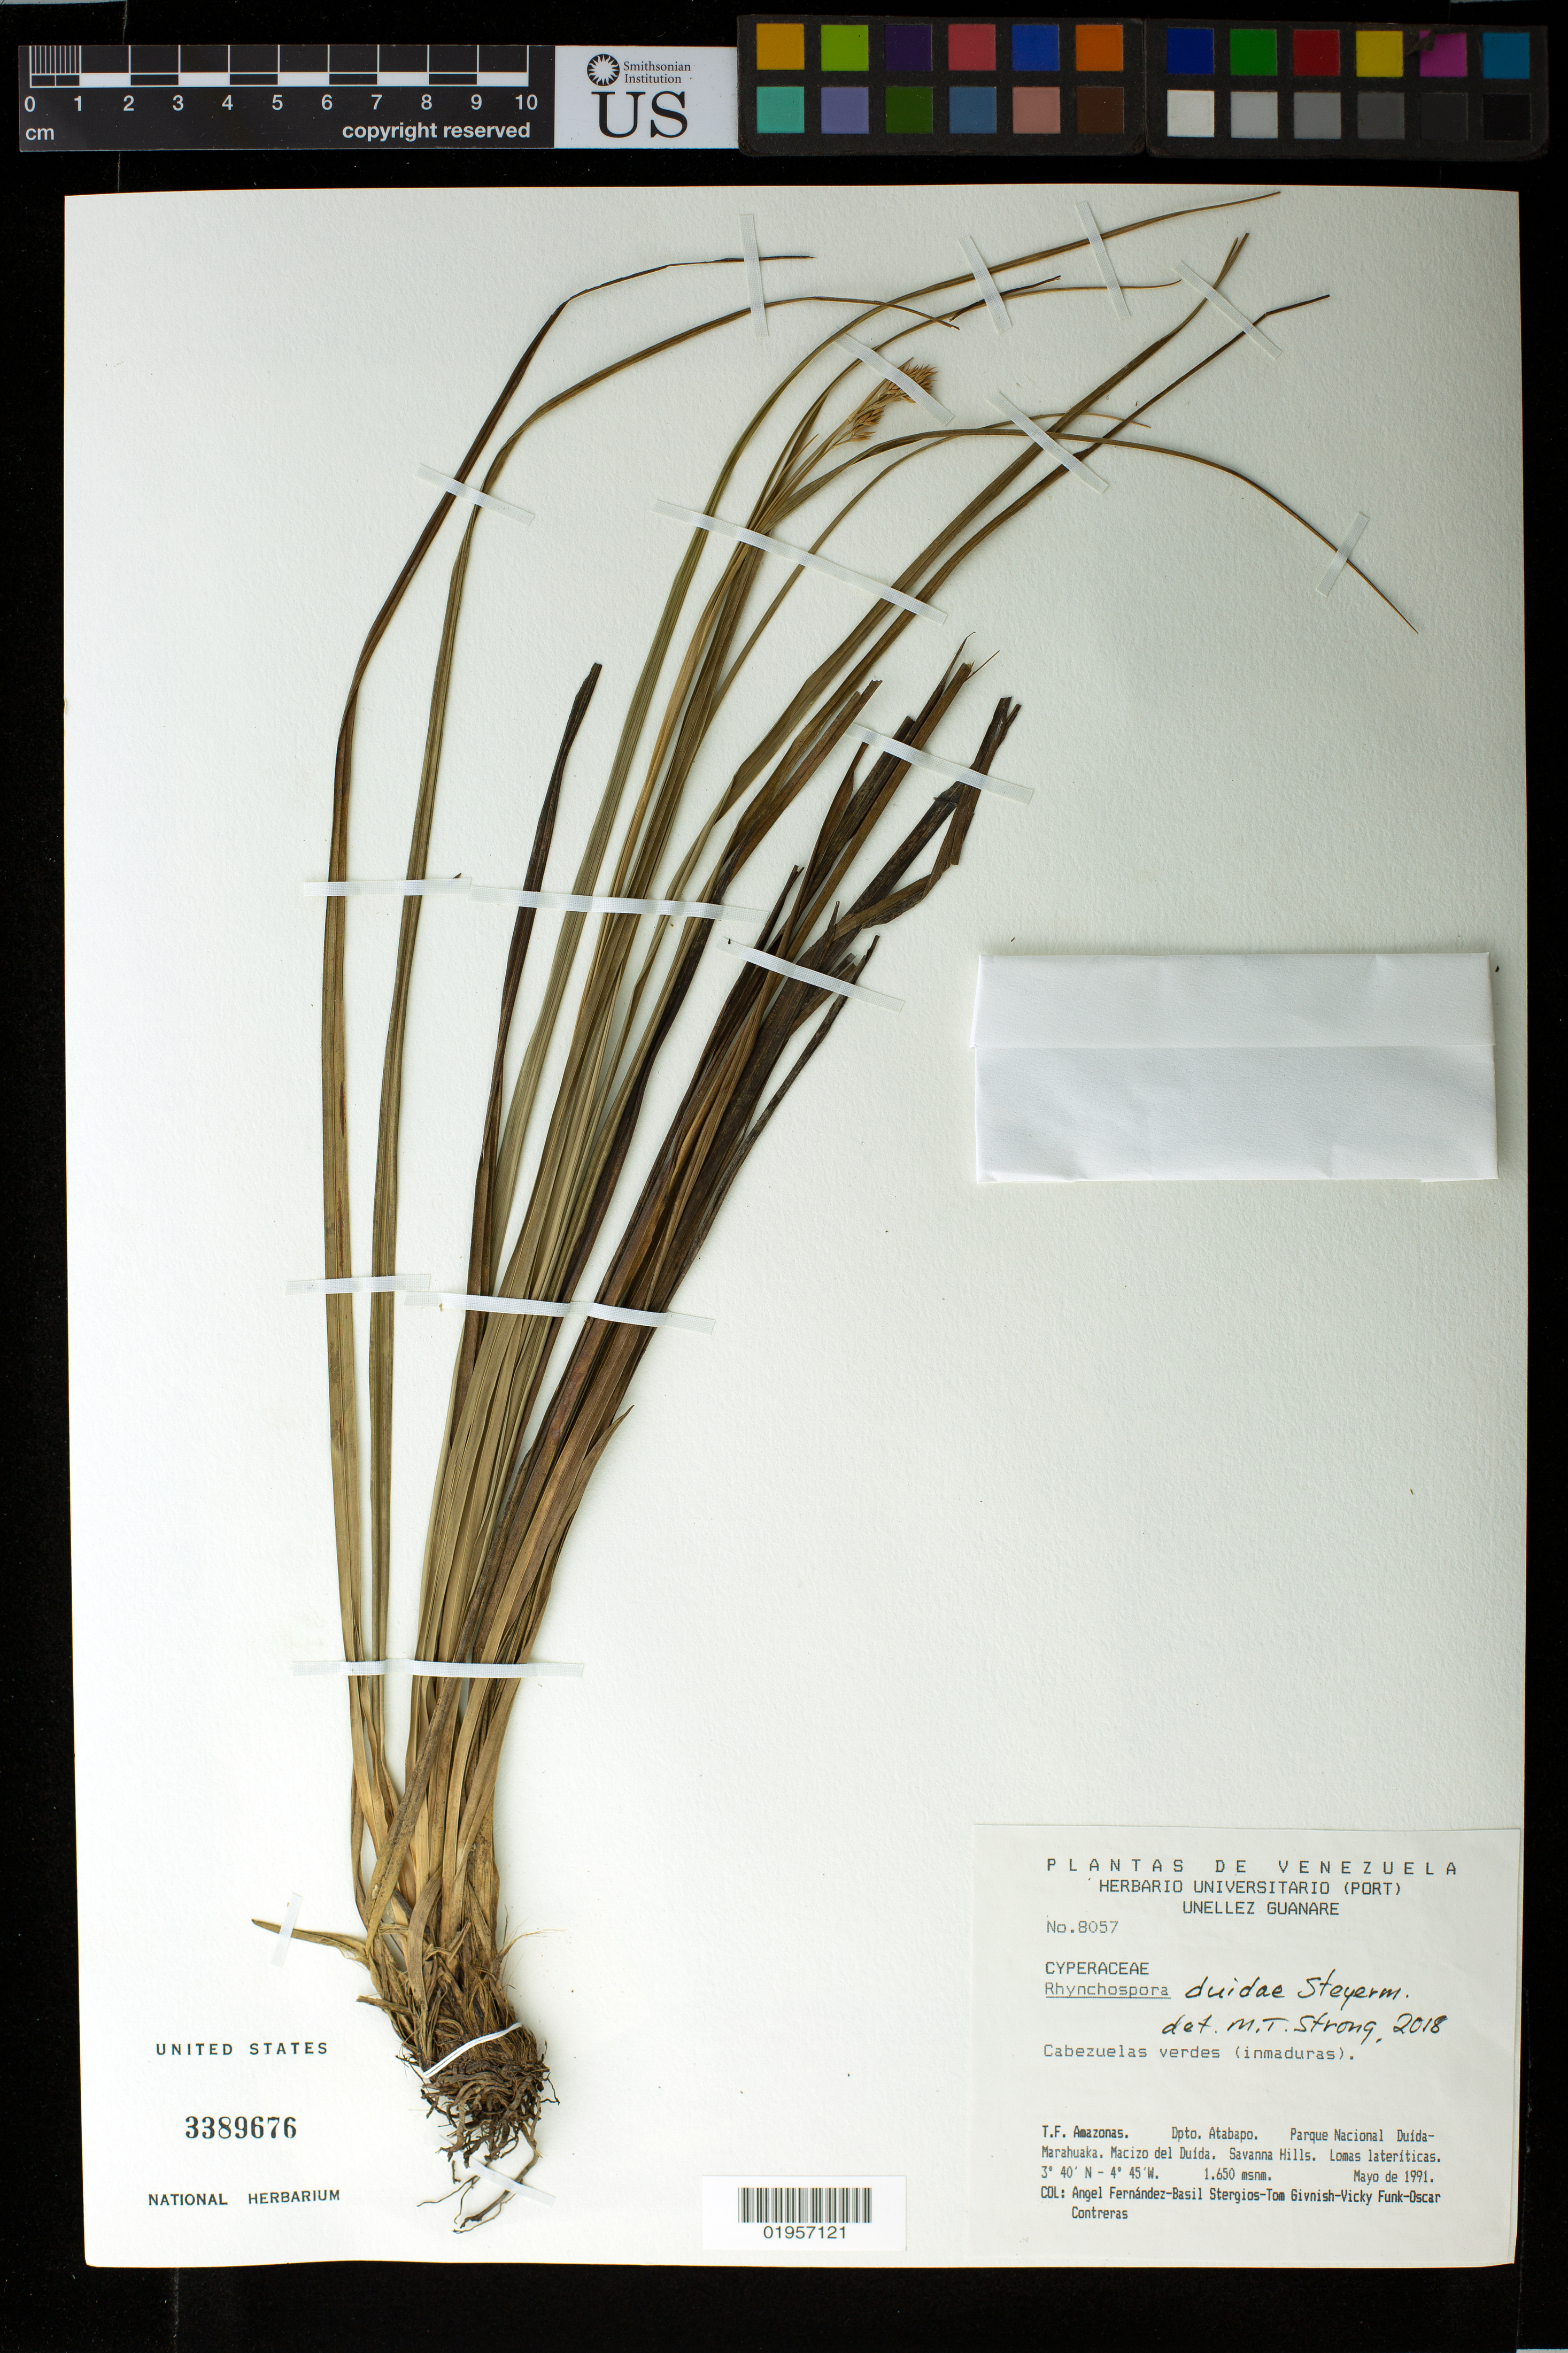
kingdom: Plantae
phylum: Tracheophyta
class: Liliopsida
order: Poales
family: Cyperaceae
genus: Rhynchospora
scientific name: Rhynchospora duidae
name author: Steyerm.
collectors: A. Fernández, B. G. Stergios, T. J. Givnish, V. Funk & O. Contreras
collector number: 8057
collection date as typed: May-91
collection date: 1991-05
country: Venezuela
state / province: Amazonas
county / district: Atabapo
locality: Parque Nacional Duída-Marahuaka, Macizo del Duída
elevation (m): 1650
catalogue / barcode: US 3389676